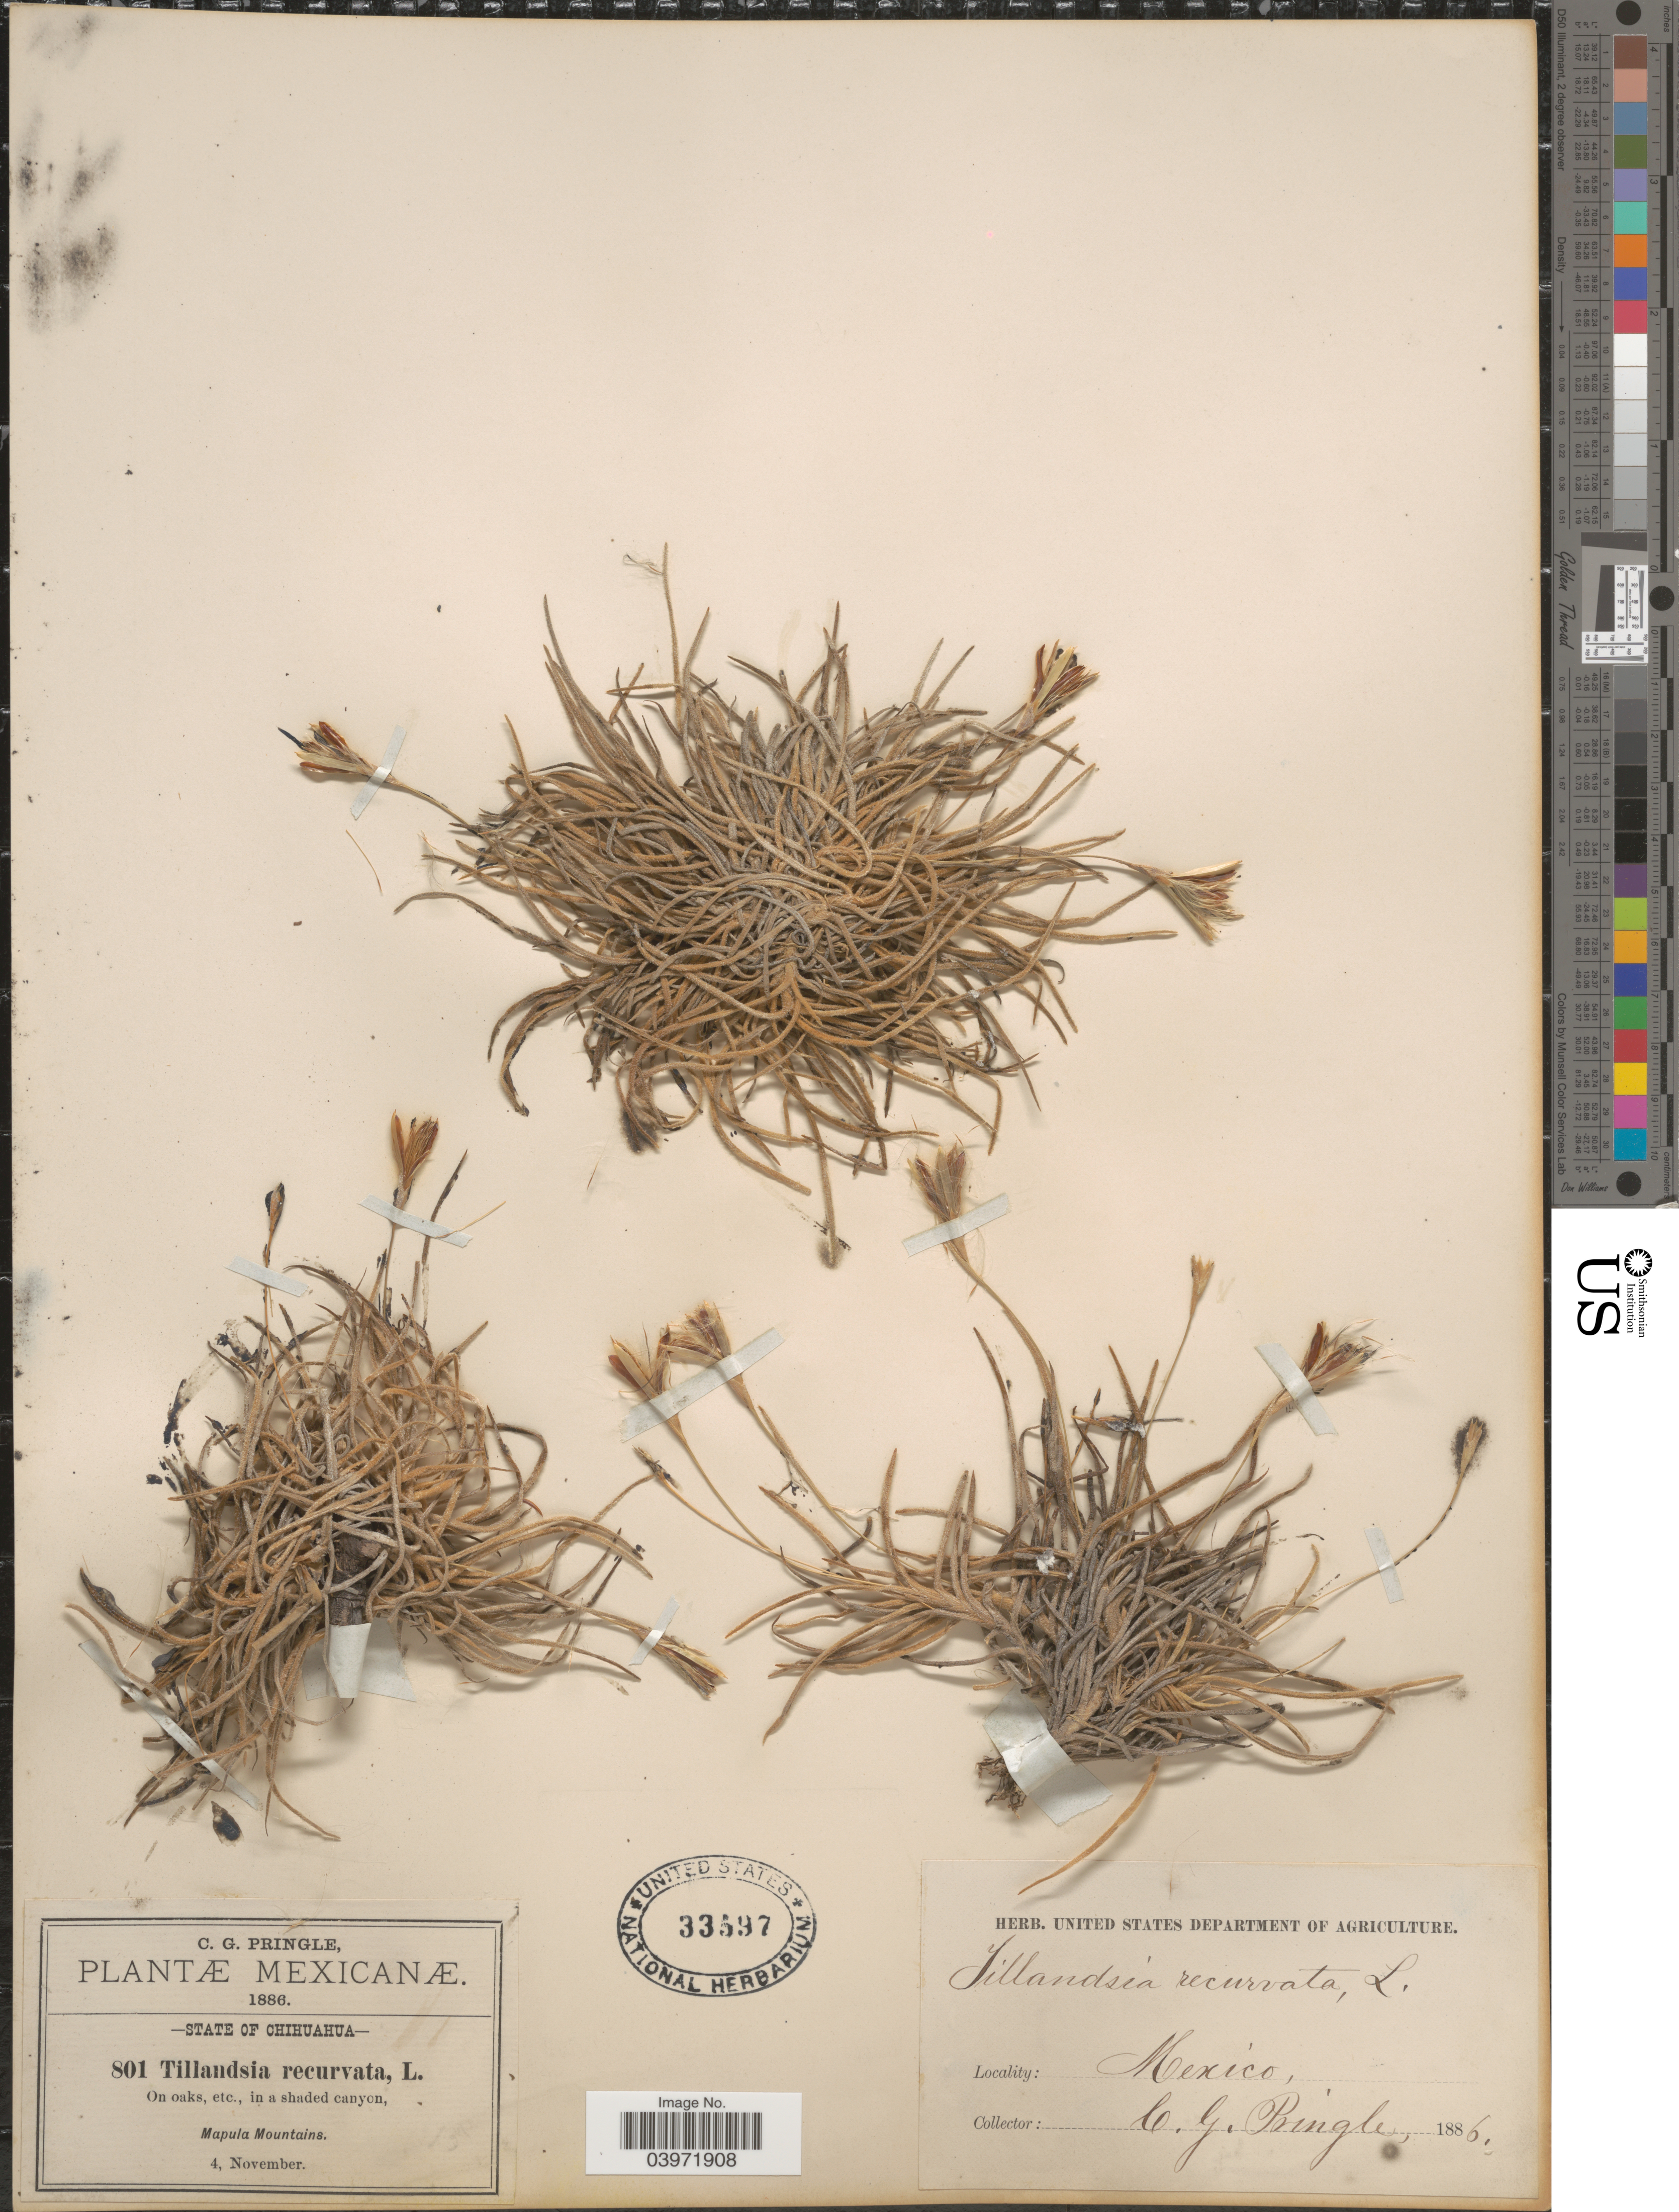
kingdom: Plantae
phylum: Tracheophyta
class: Liliopsida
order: Poales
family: Bromeliaceae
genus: Tillandsia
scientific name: Tillandsia recurvata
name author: L.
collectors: C. G. Pringle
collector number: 801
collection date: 1886-11-04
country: Mexico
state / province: Chihuahua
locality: Mapula Mountains.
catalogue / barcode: US 33597